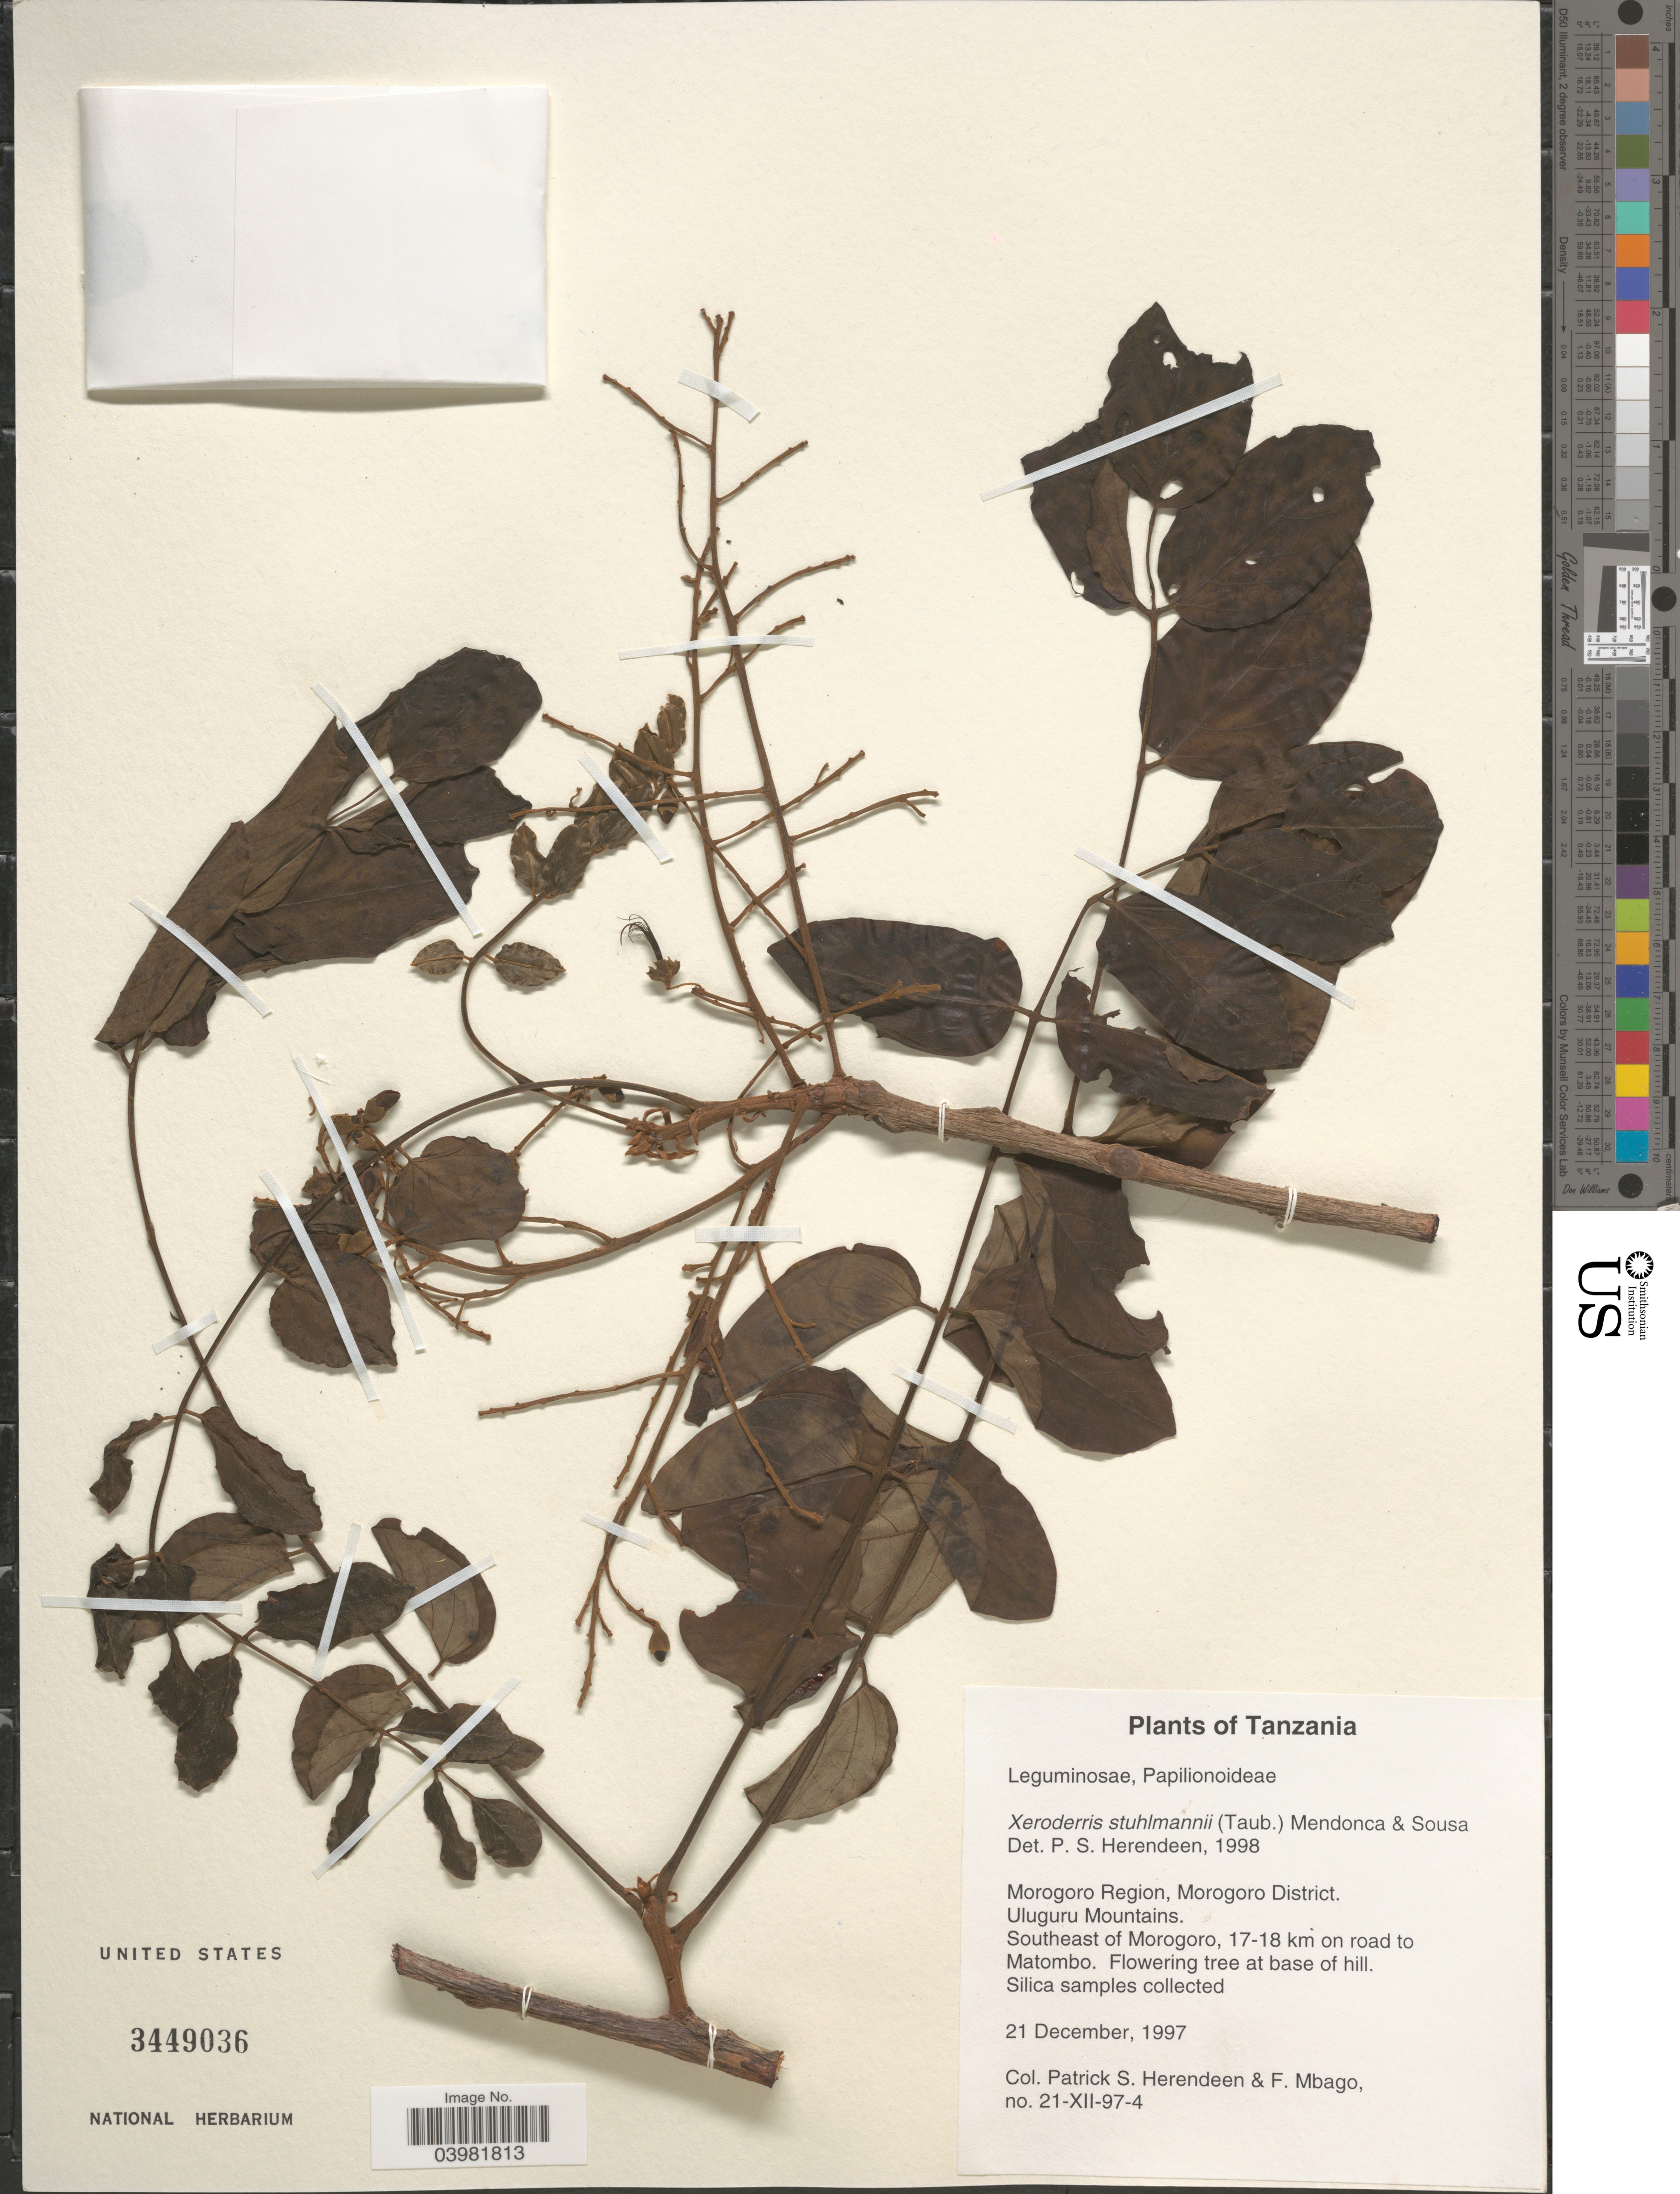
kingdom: Plantae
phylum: Tracheophyta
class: Magnoliopsida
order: Fabales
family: Fabaceae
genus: Xeroderris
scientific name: Xeroderris stuhlmannii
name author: (Taub.) Mendonça & E.C. Sousa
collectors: P. S. Herendeen & F. Mbago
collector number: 21-XII-97-4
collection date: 1997-12-21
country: Tanzania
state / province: Morogoro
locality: Morogoro Region, Morogoro District. Uluguru Mountains. Southeast of Morogoro, 17-18 km on road to Matombo. At base of hill.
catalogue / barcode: US 3449036